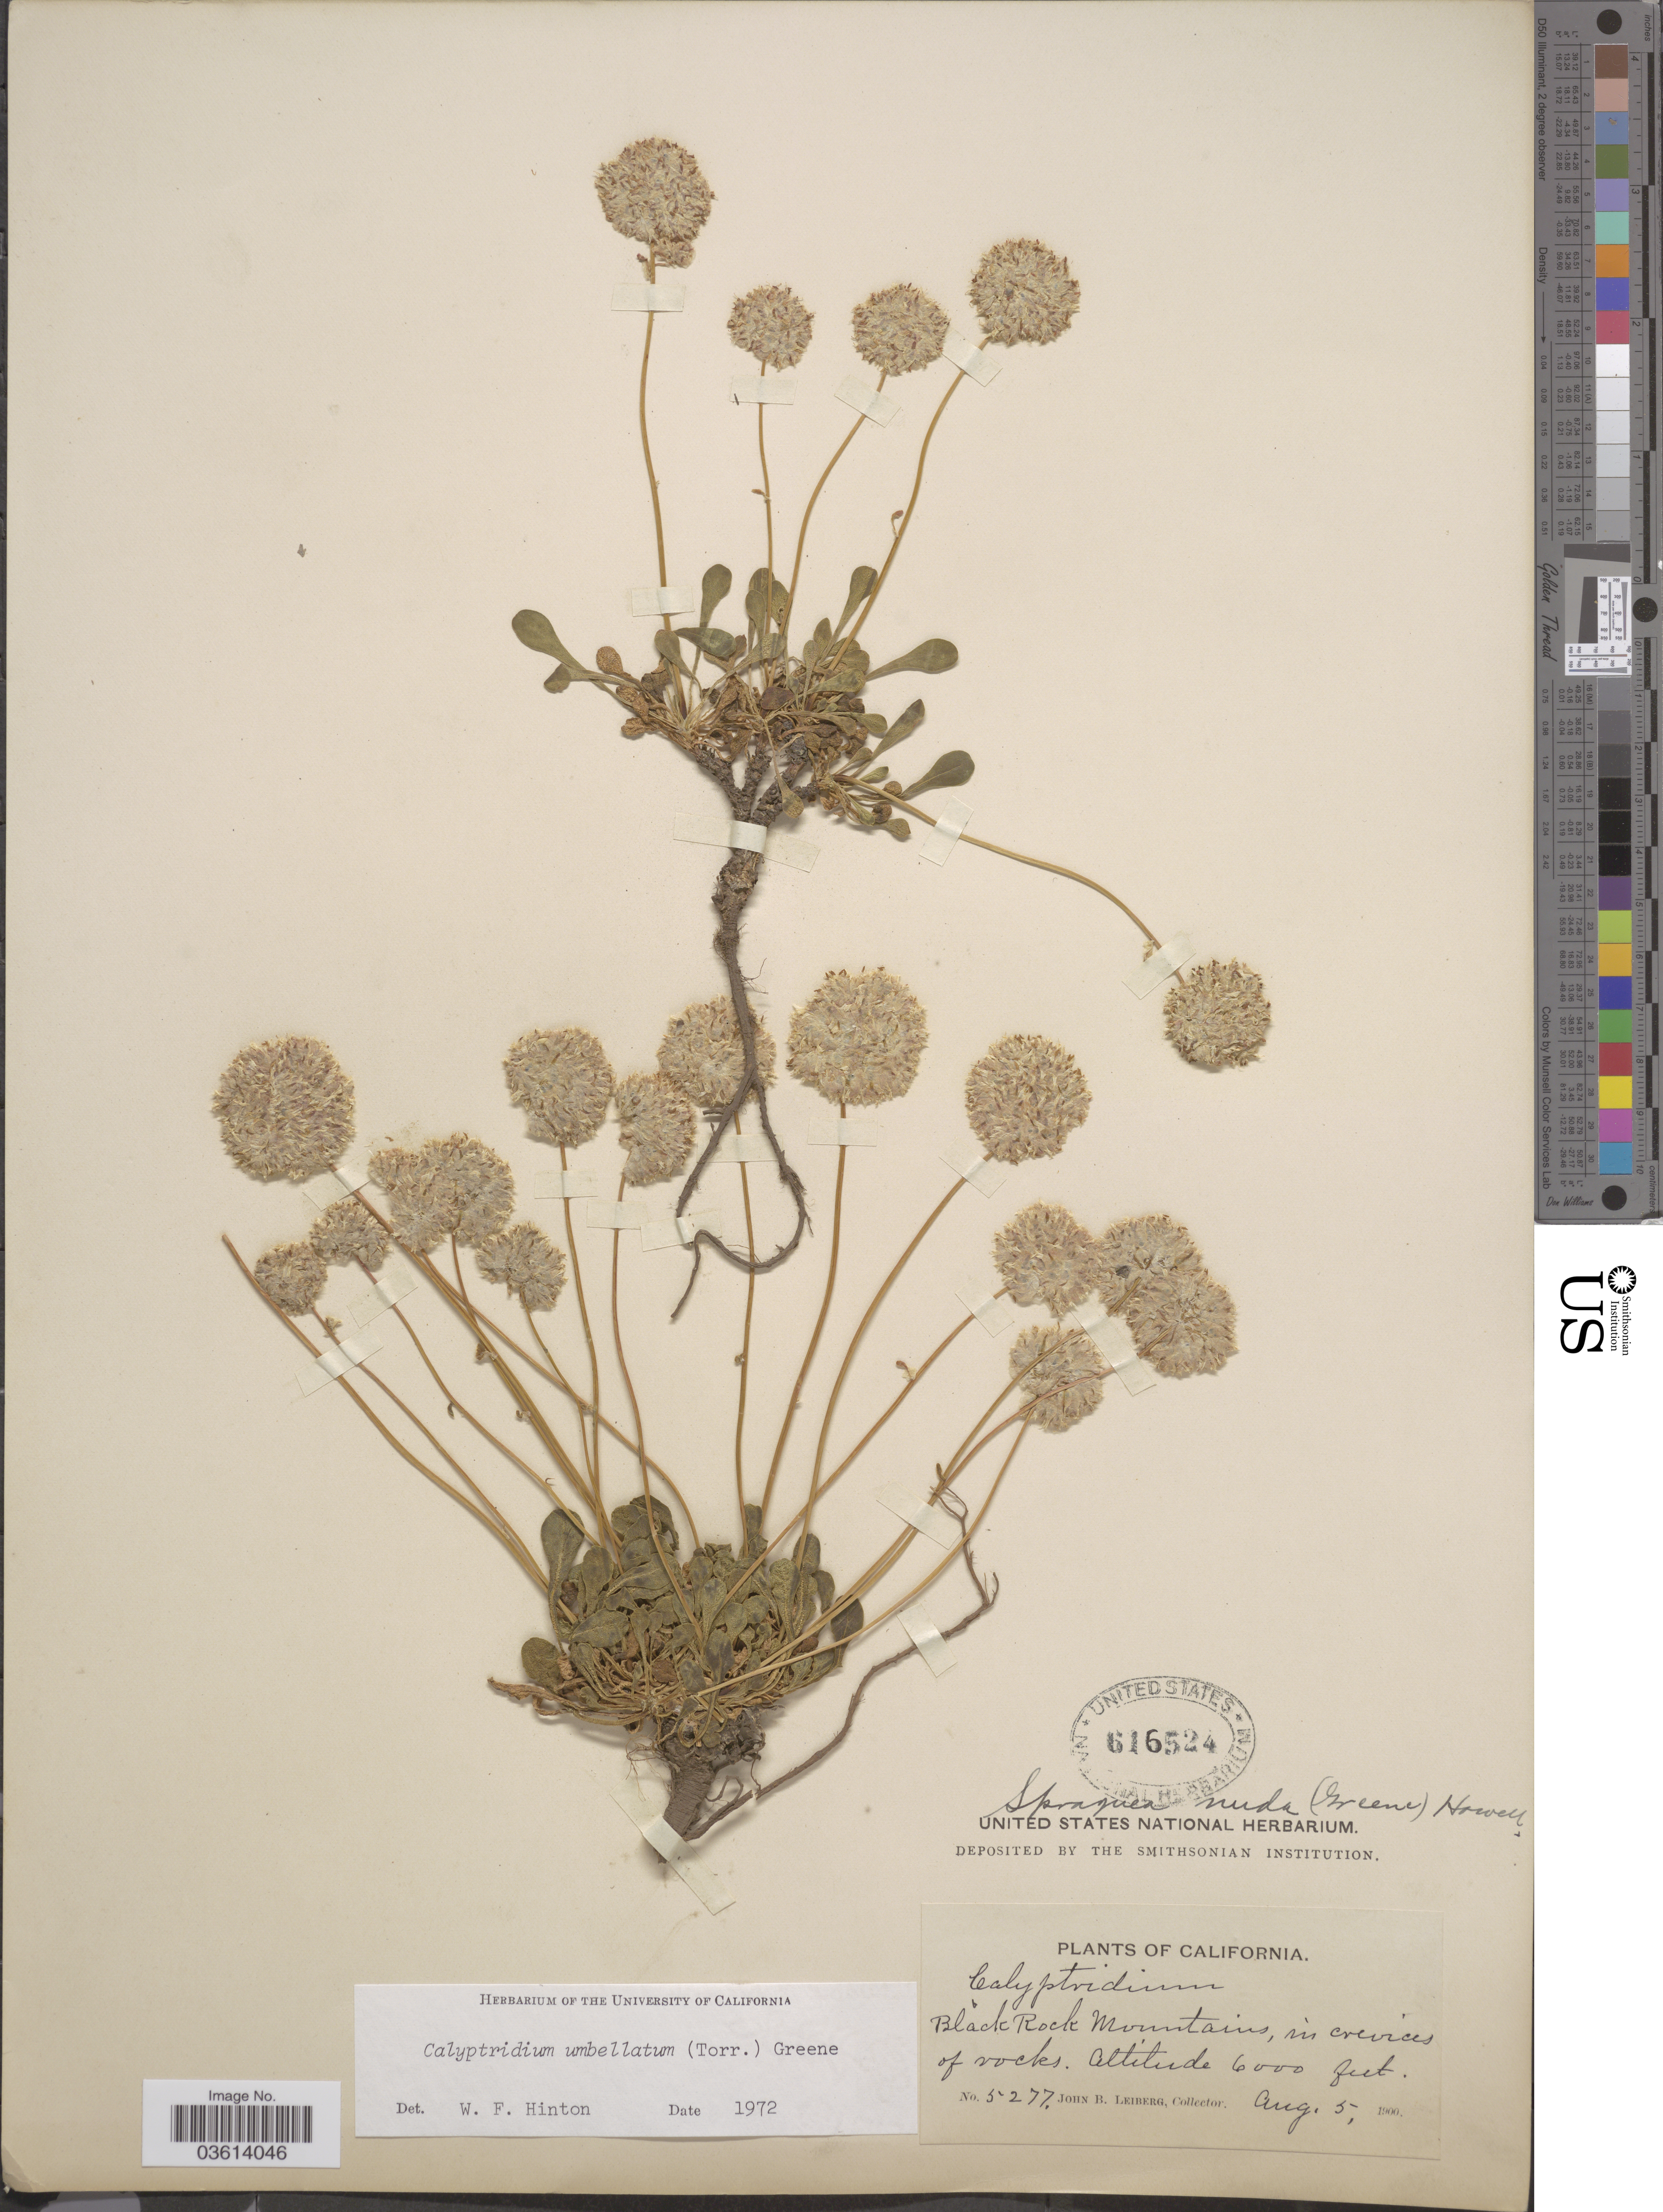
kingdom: Plantae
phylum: Tracheophyta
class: Magnoliopsida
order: Caryophyllales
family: Montiaceae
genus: Calyptridium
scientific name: Calyptridium umbellatum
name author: (Torr.) Greene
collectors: J. B. Leiberg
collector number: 5277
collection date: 1900-08-05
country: United States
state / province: California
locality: Black Rock Mountains, in crevices of rocks.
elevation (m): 1829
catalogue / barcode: US 616524